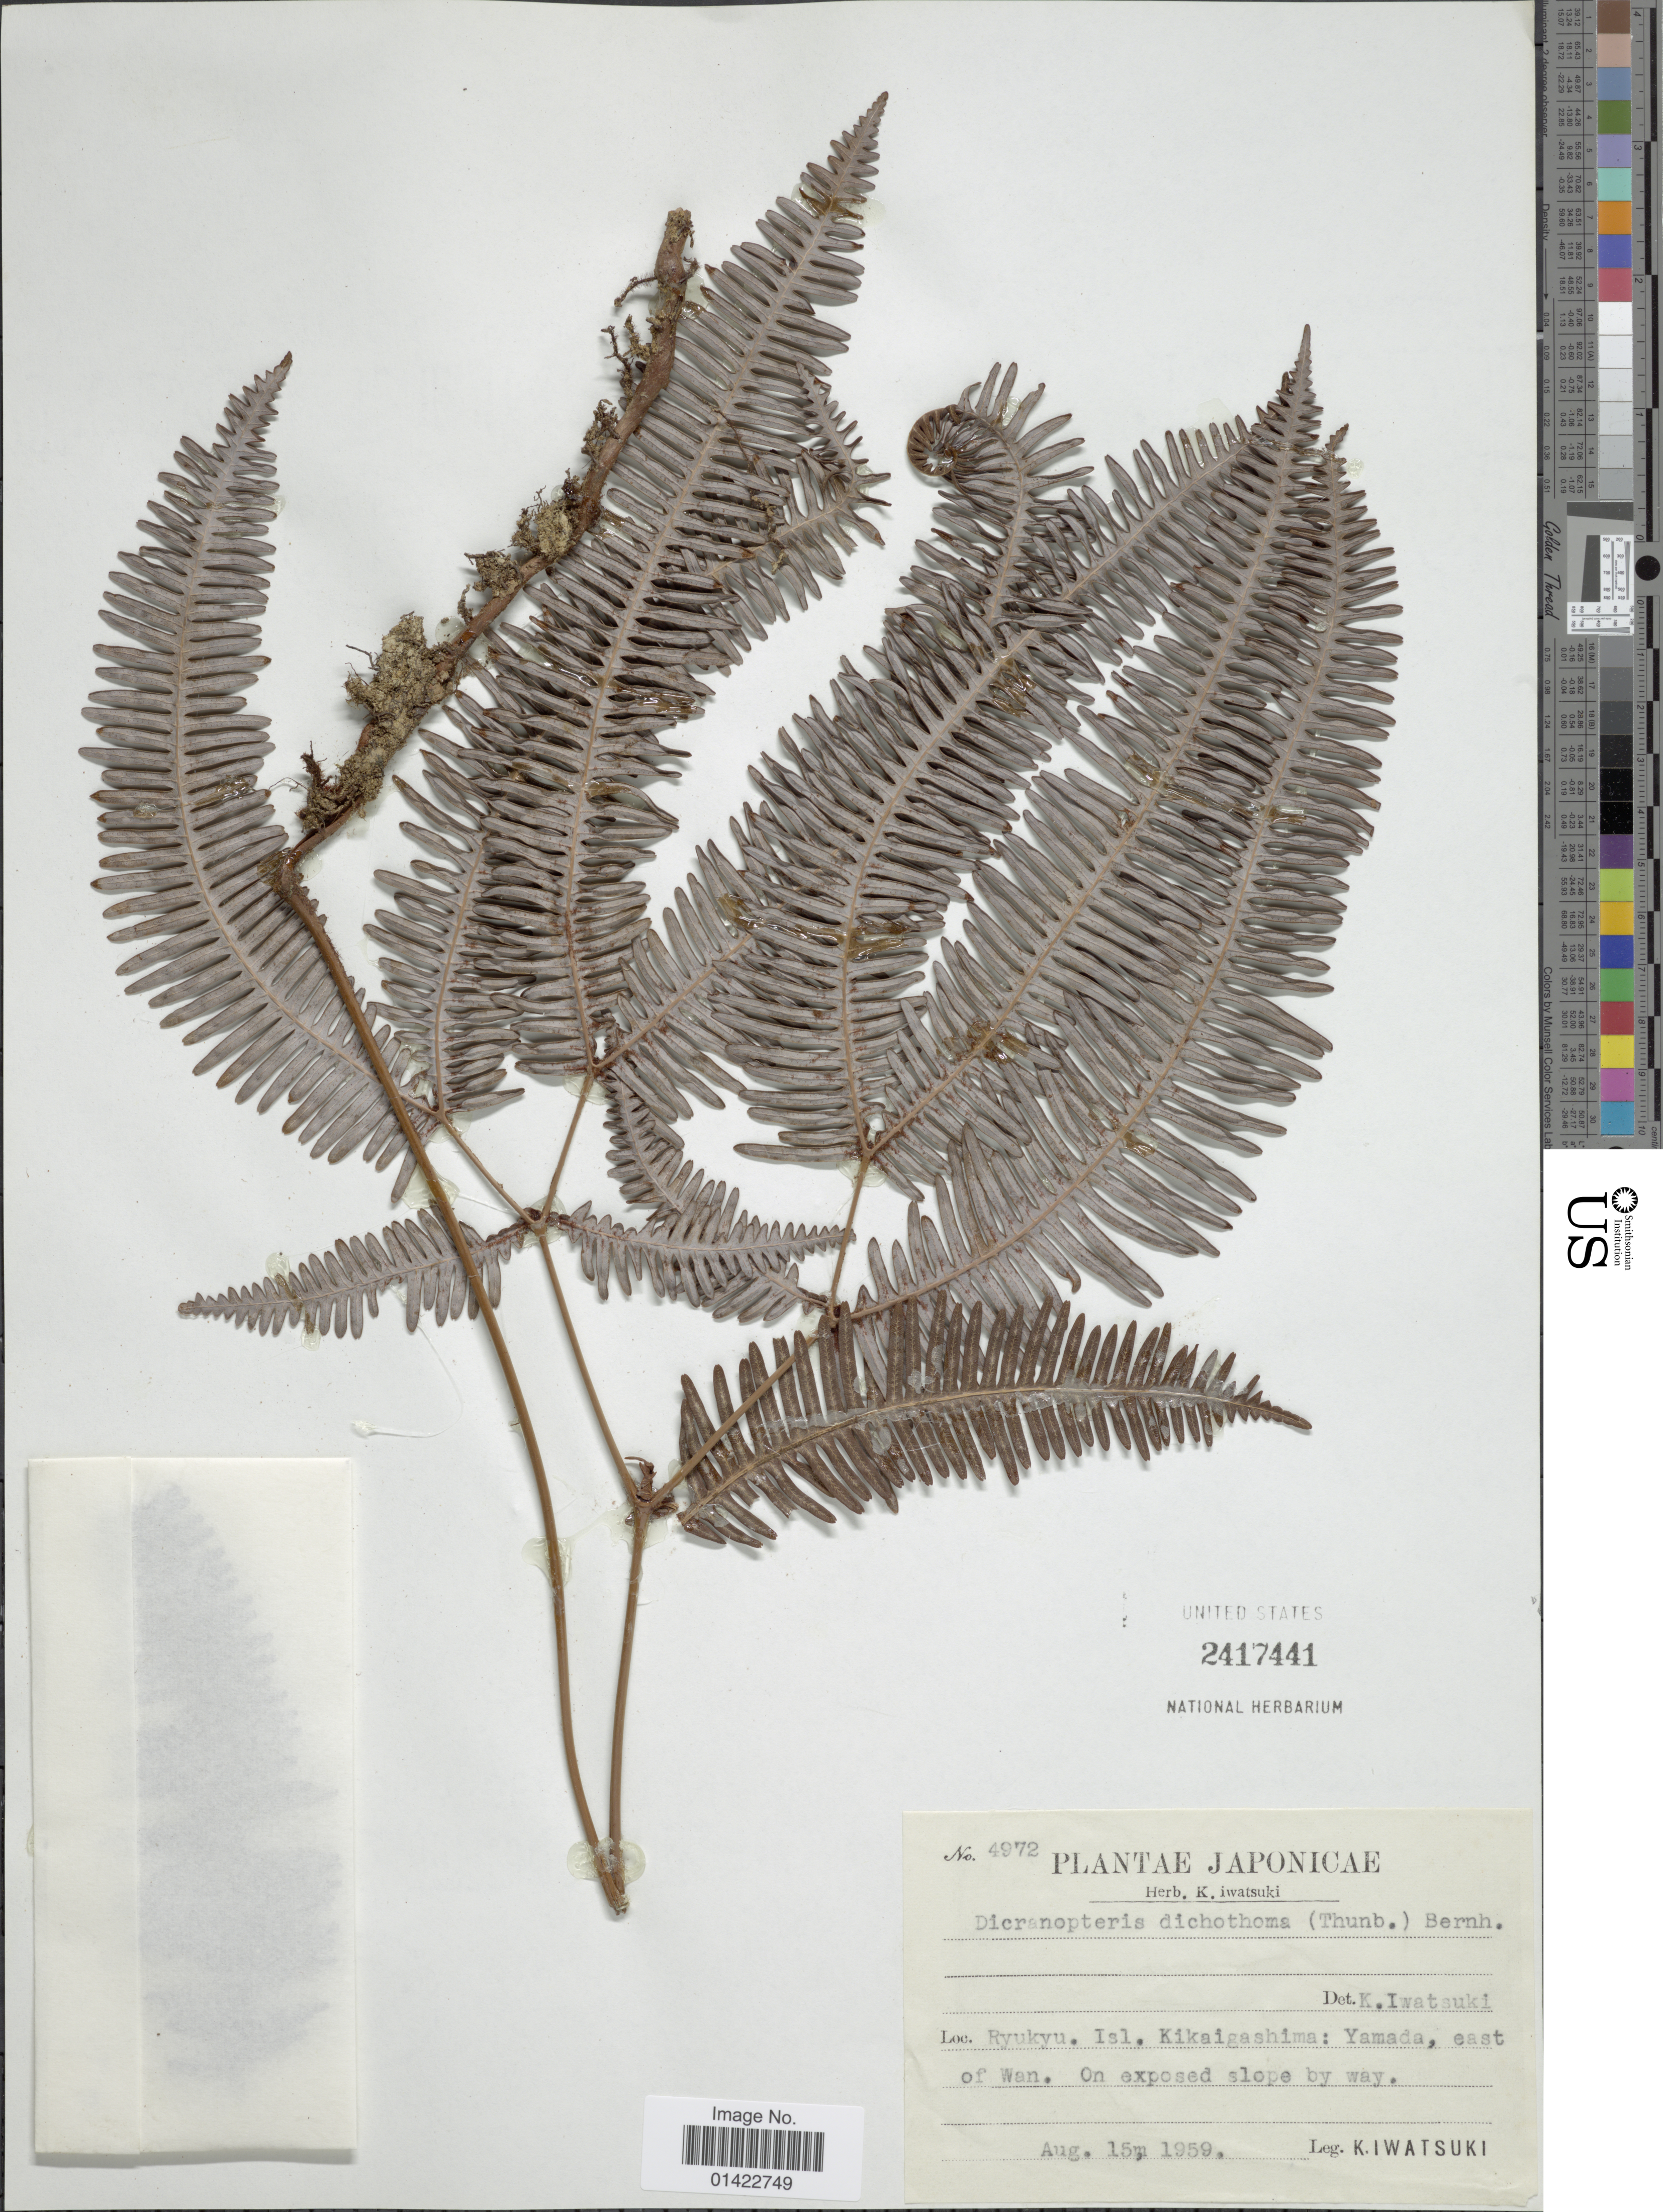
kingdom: Plantae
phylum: Tracheophyta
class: Polypodiopsida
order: Gleicheniales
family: Gleicheniaceae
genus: Sticherus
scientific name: Sticherus dichotomus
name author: (L.) Copel.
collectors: K. Iwatsuki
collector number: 4972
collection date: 1959-08-15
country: Japan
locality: Ryukyu, Isl. Kikaigashima: Yamada, east of Wan.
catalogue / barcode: US 2417441